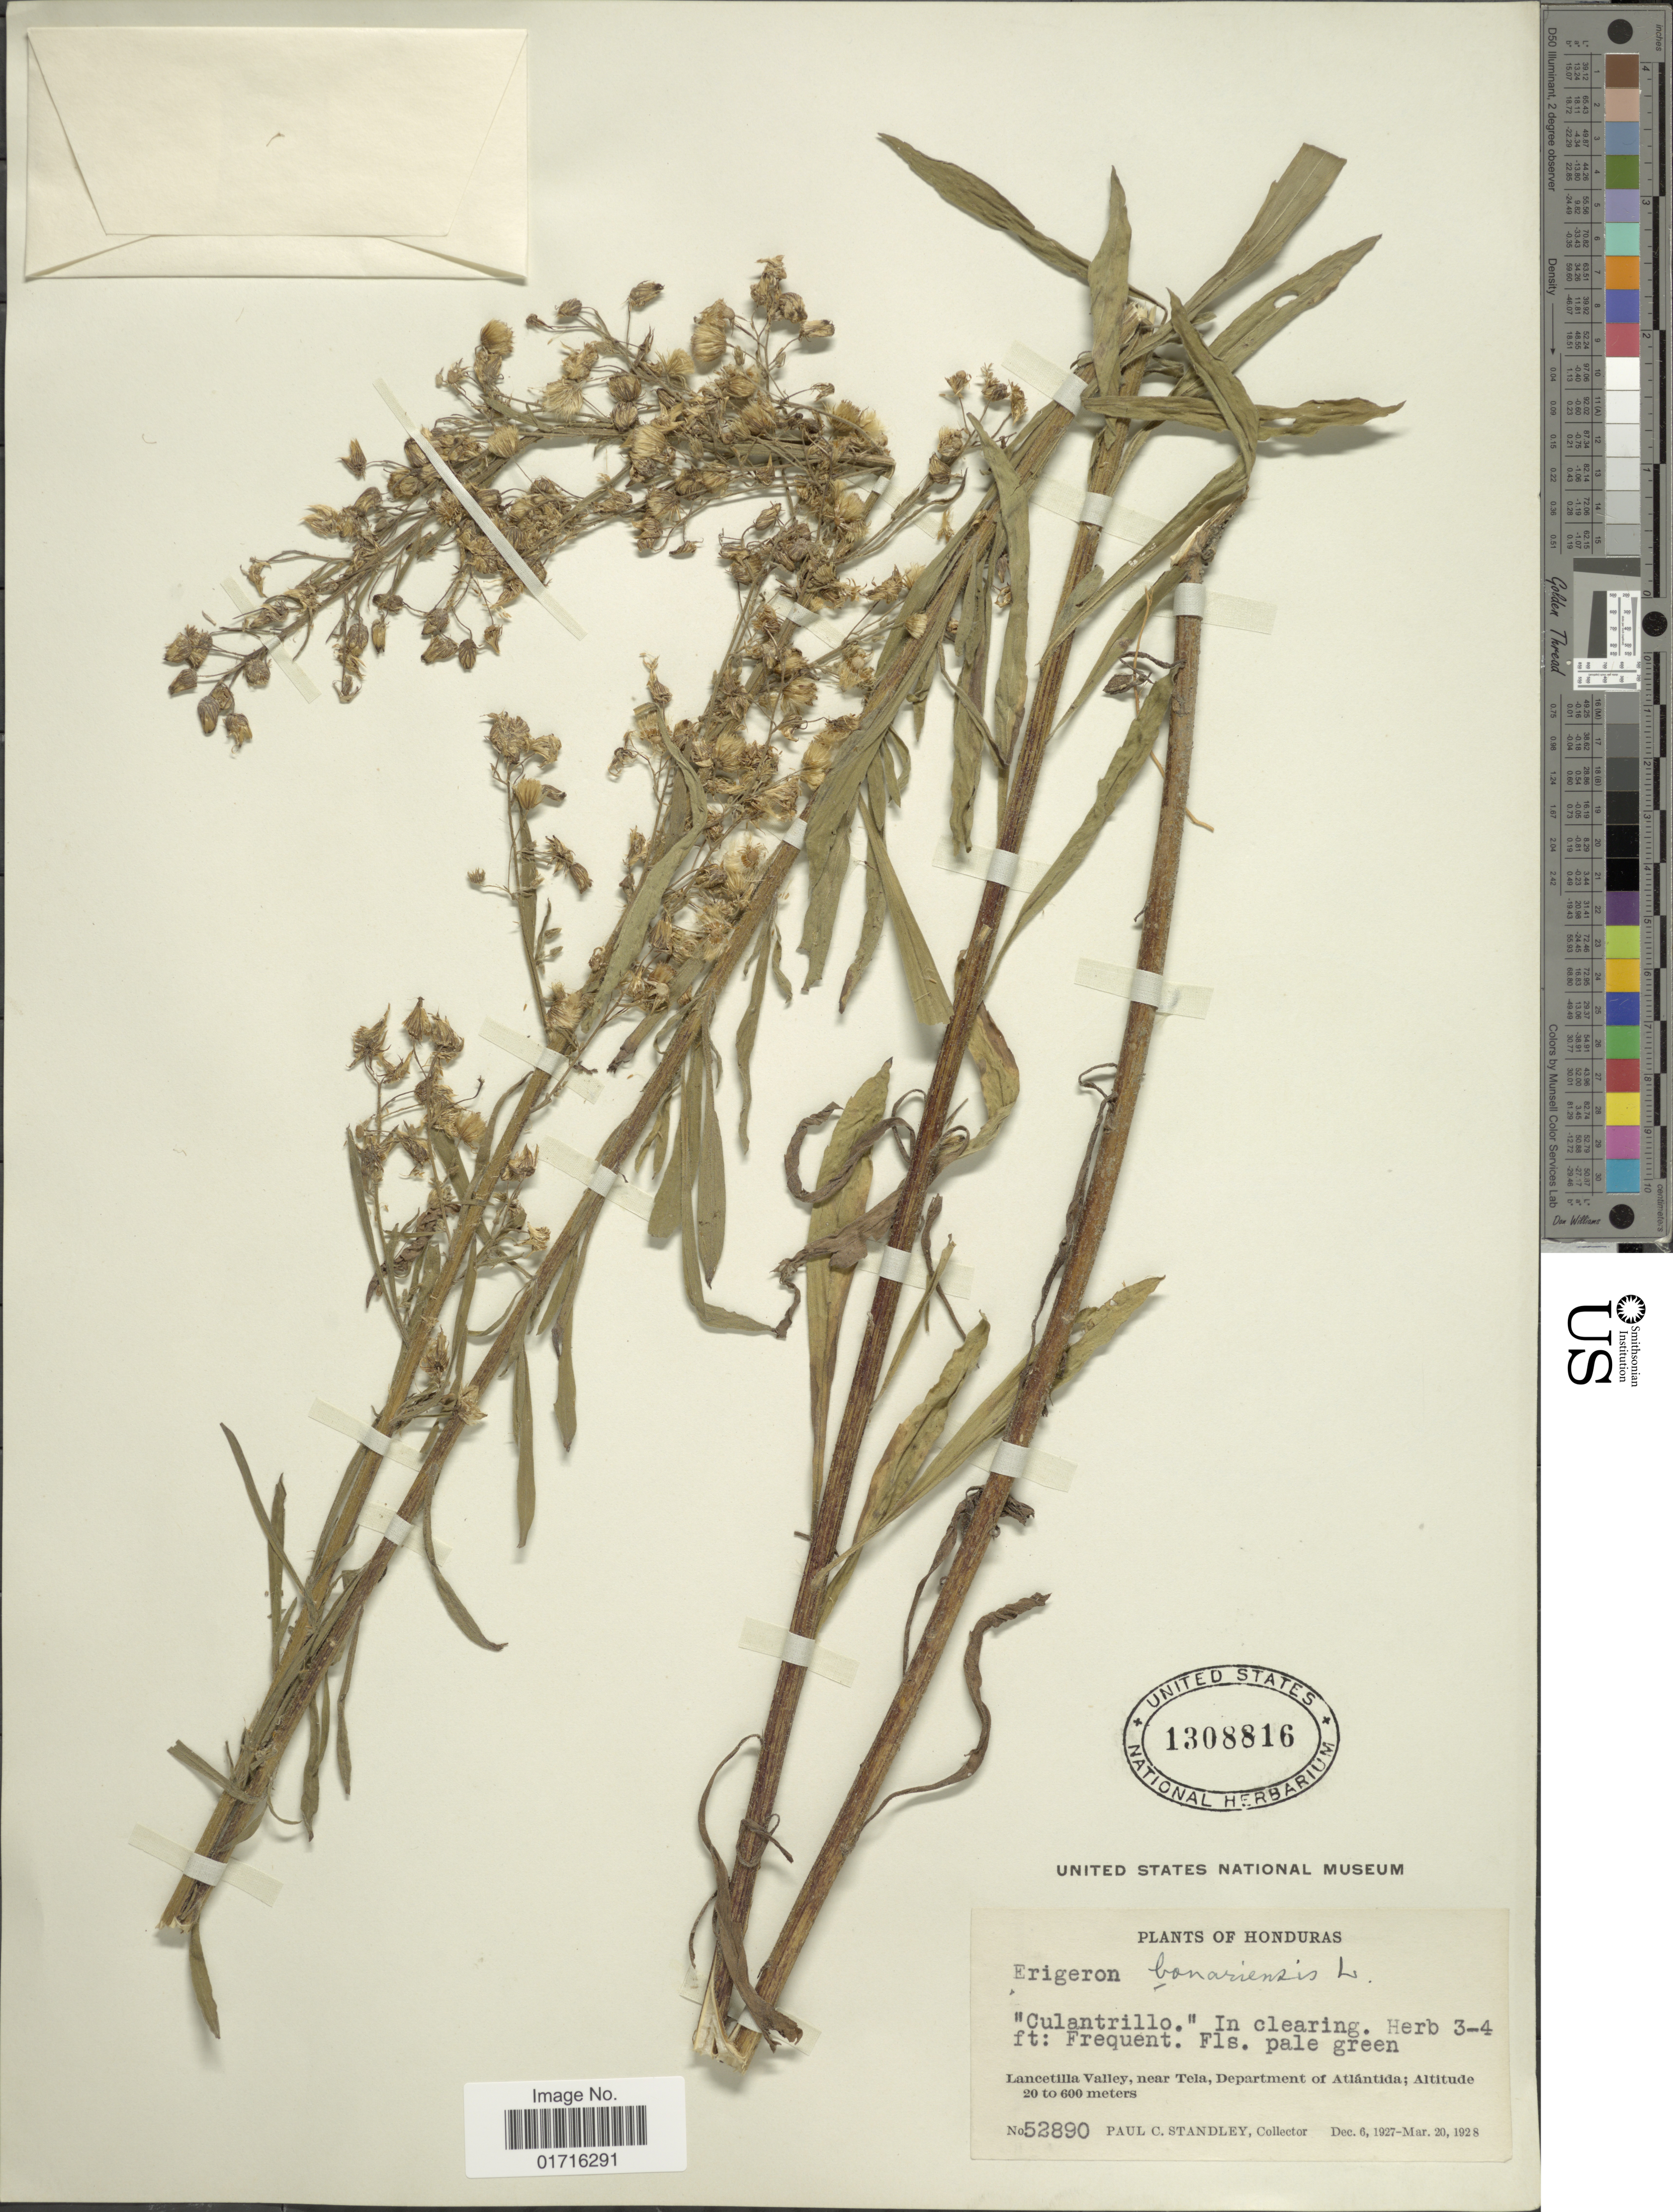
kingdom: Plantae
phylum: Tracheophyta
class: Magnoliopsida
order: Asterales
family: Asteraceae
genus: Conyza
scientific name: Conyza bonariensis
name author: (L.) Cronq.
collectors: P. C. Standley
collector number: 52890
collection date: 1927-12-06/1928-03-20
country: Honduras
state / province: Atlántida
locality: Lancetilla Valley, near Tela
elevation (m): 20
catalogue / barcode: US 1308816